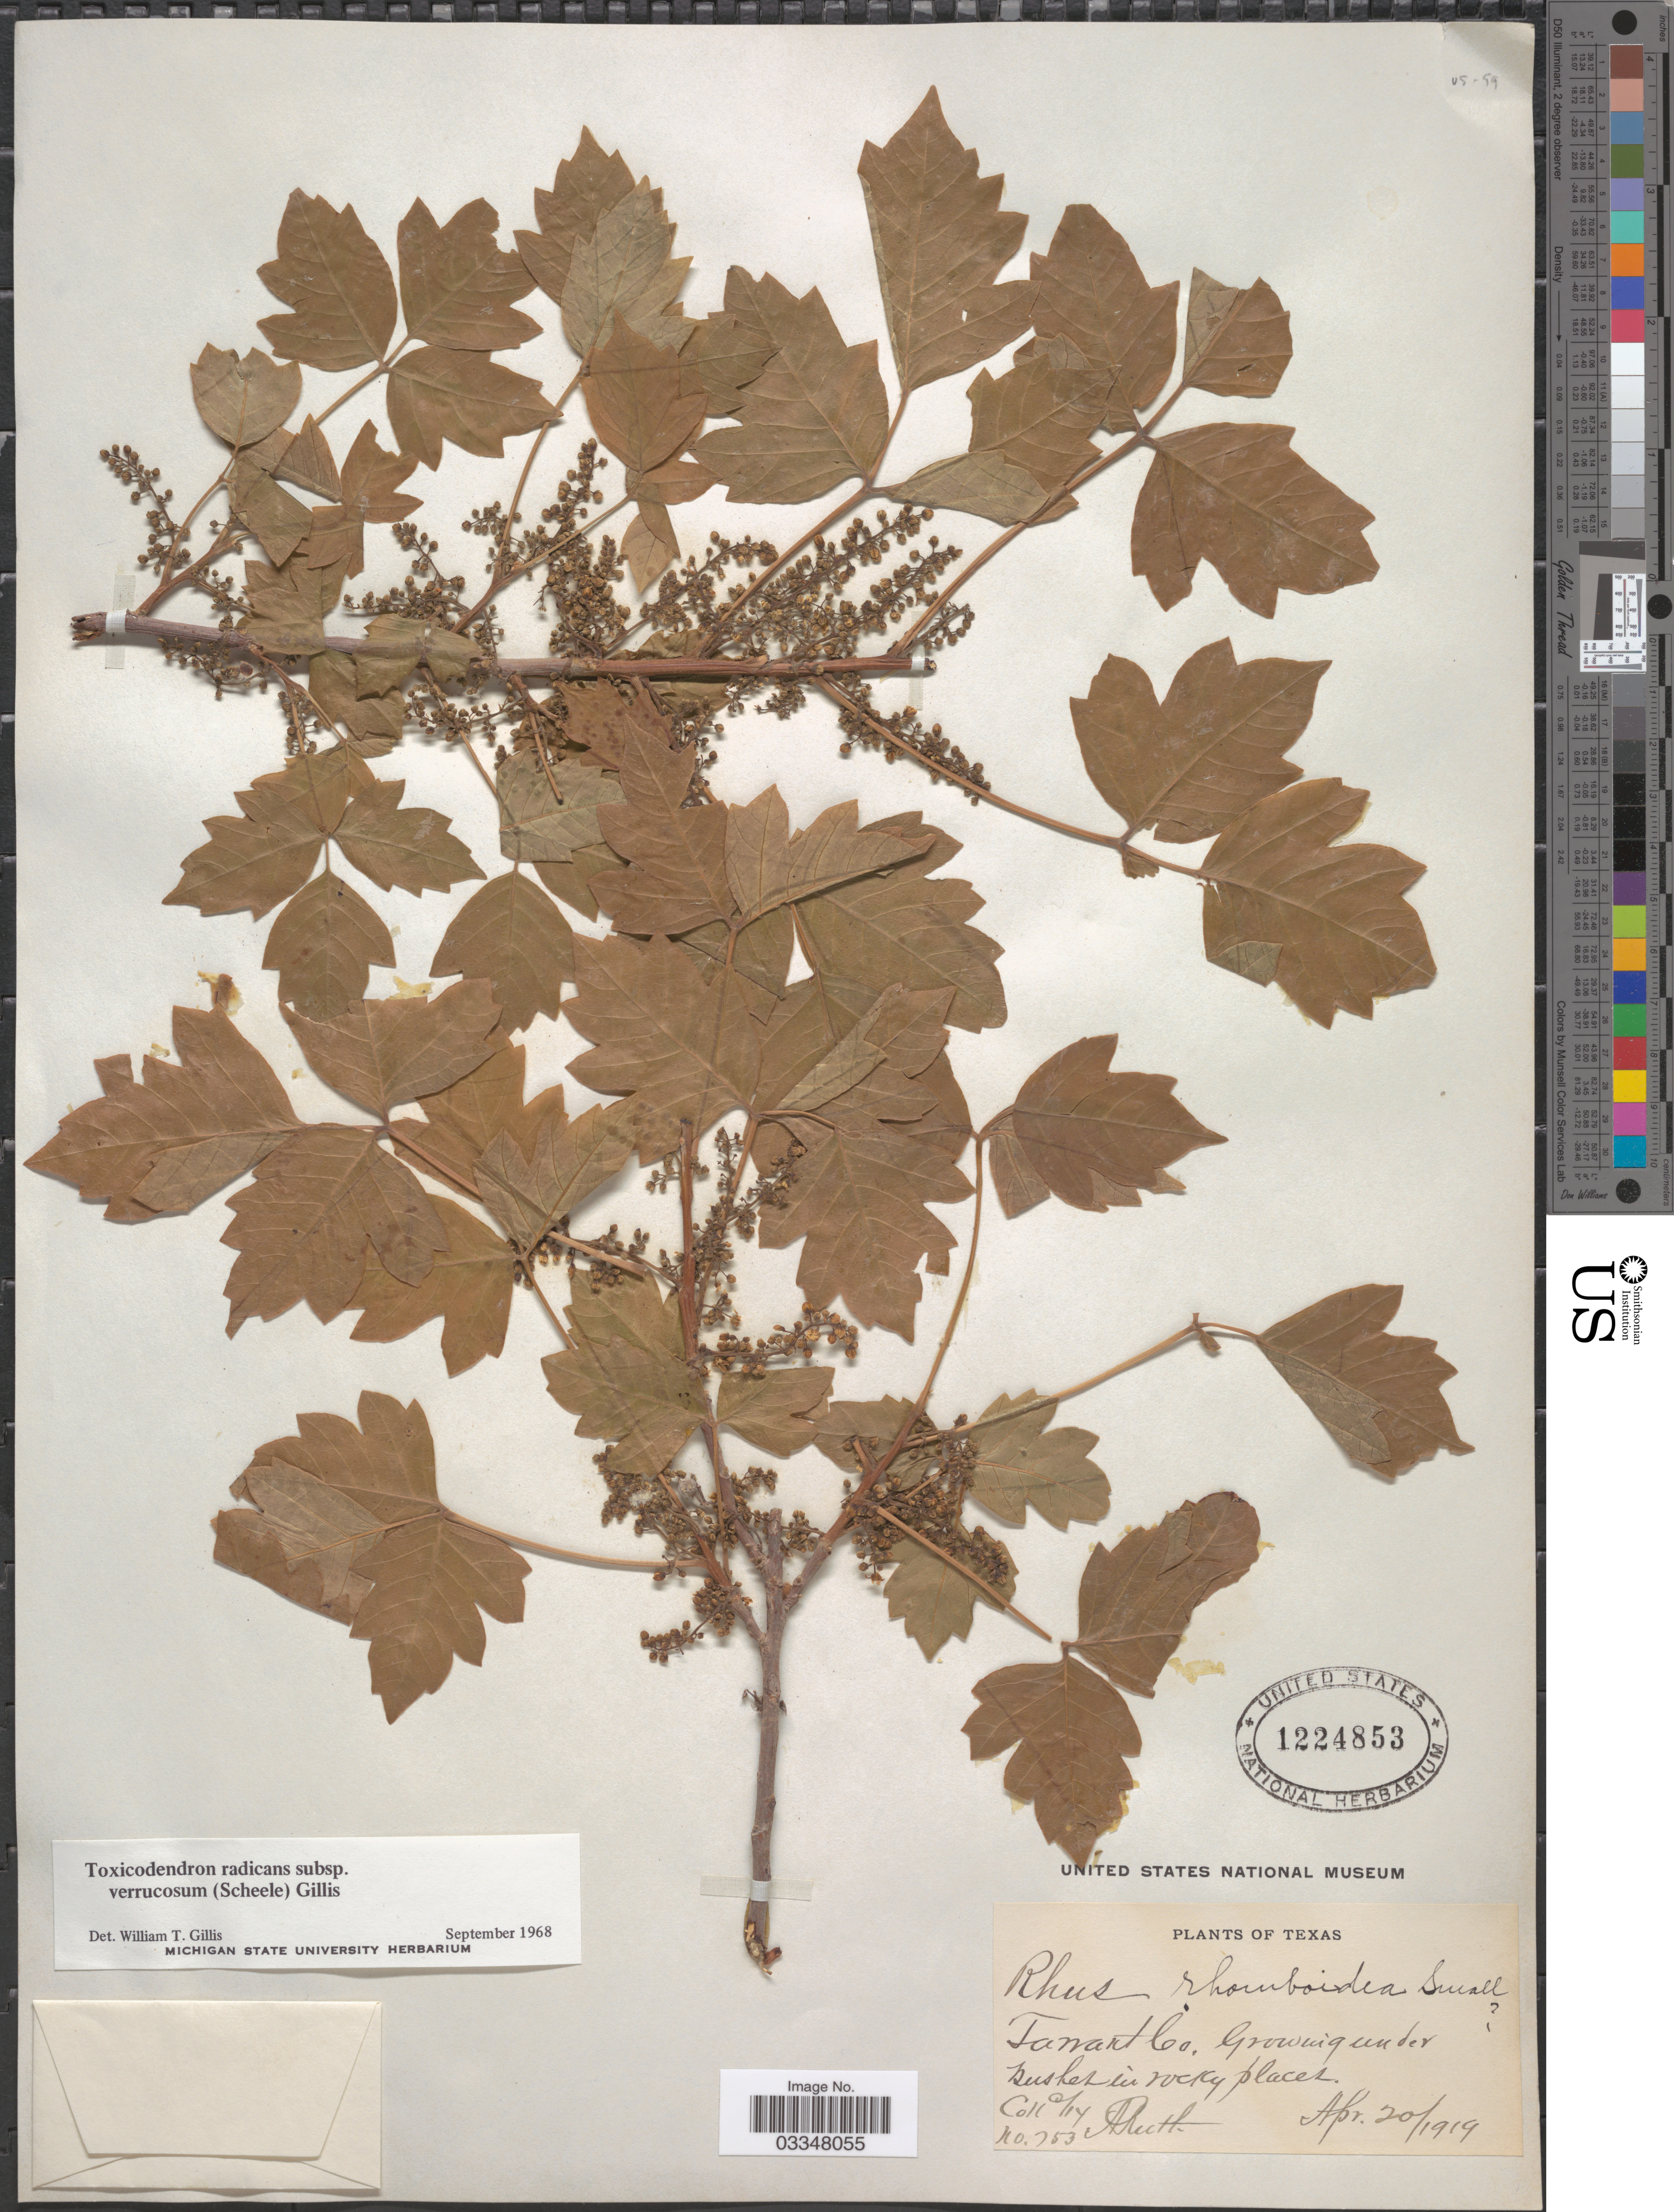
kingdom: Plantae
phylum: Tracheophyta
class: Magnoliopsida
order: Sapindales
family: Anacardiaceae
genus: Toxicodendron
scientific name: Toxicodendron radicans subsp. verrucosum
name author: (Scheele) Gillis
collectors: A. Ruth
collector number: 753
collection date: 1919-04-20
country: United States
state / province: Texas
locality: Tarrant Co.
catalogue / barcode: US 1224853